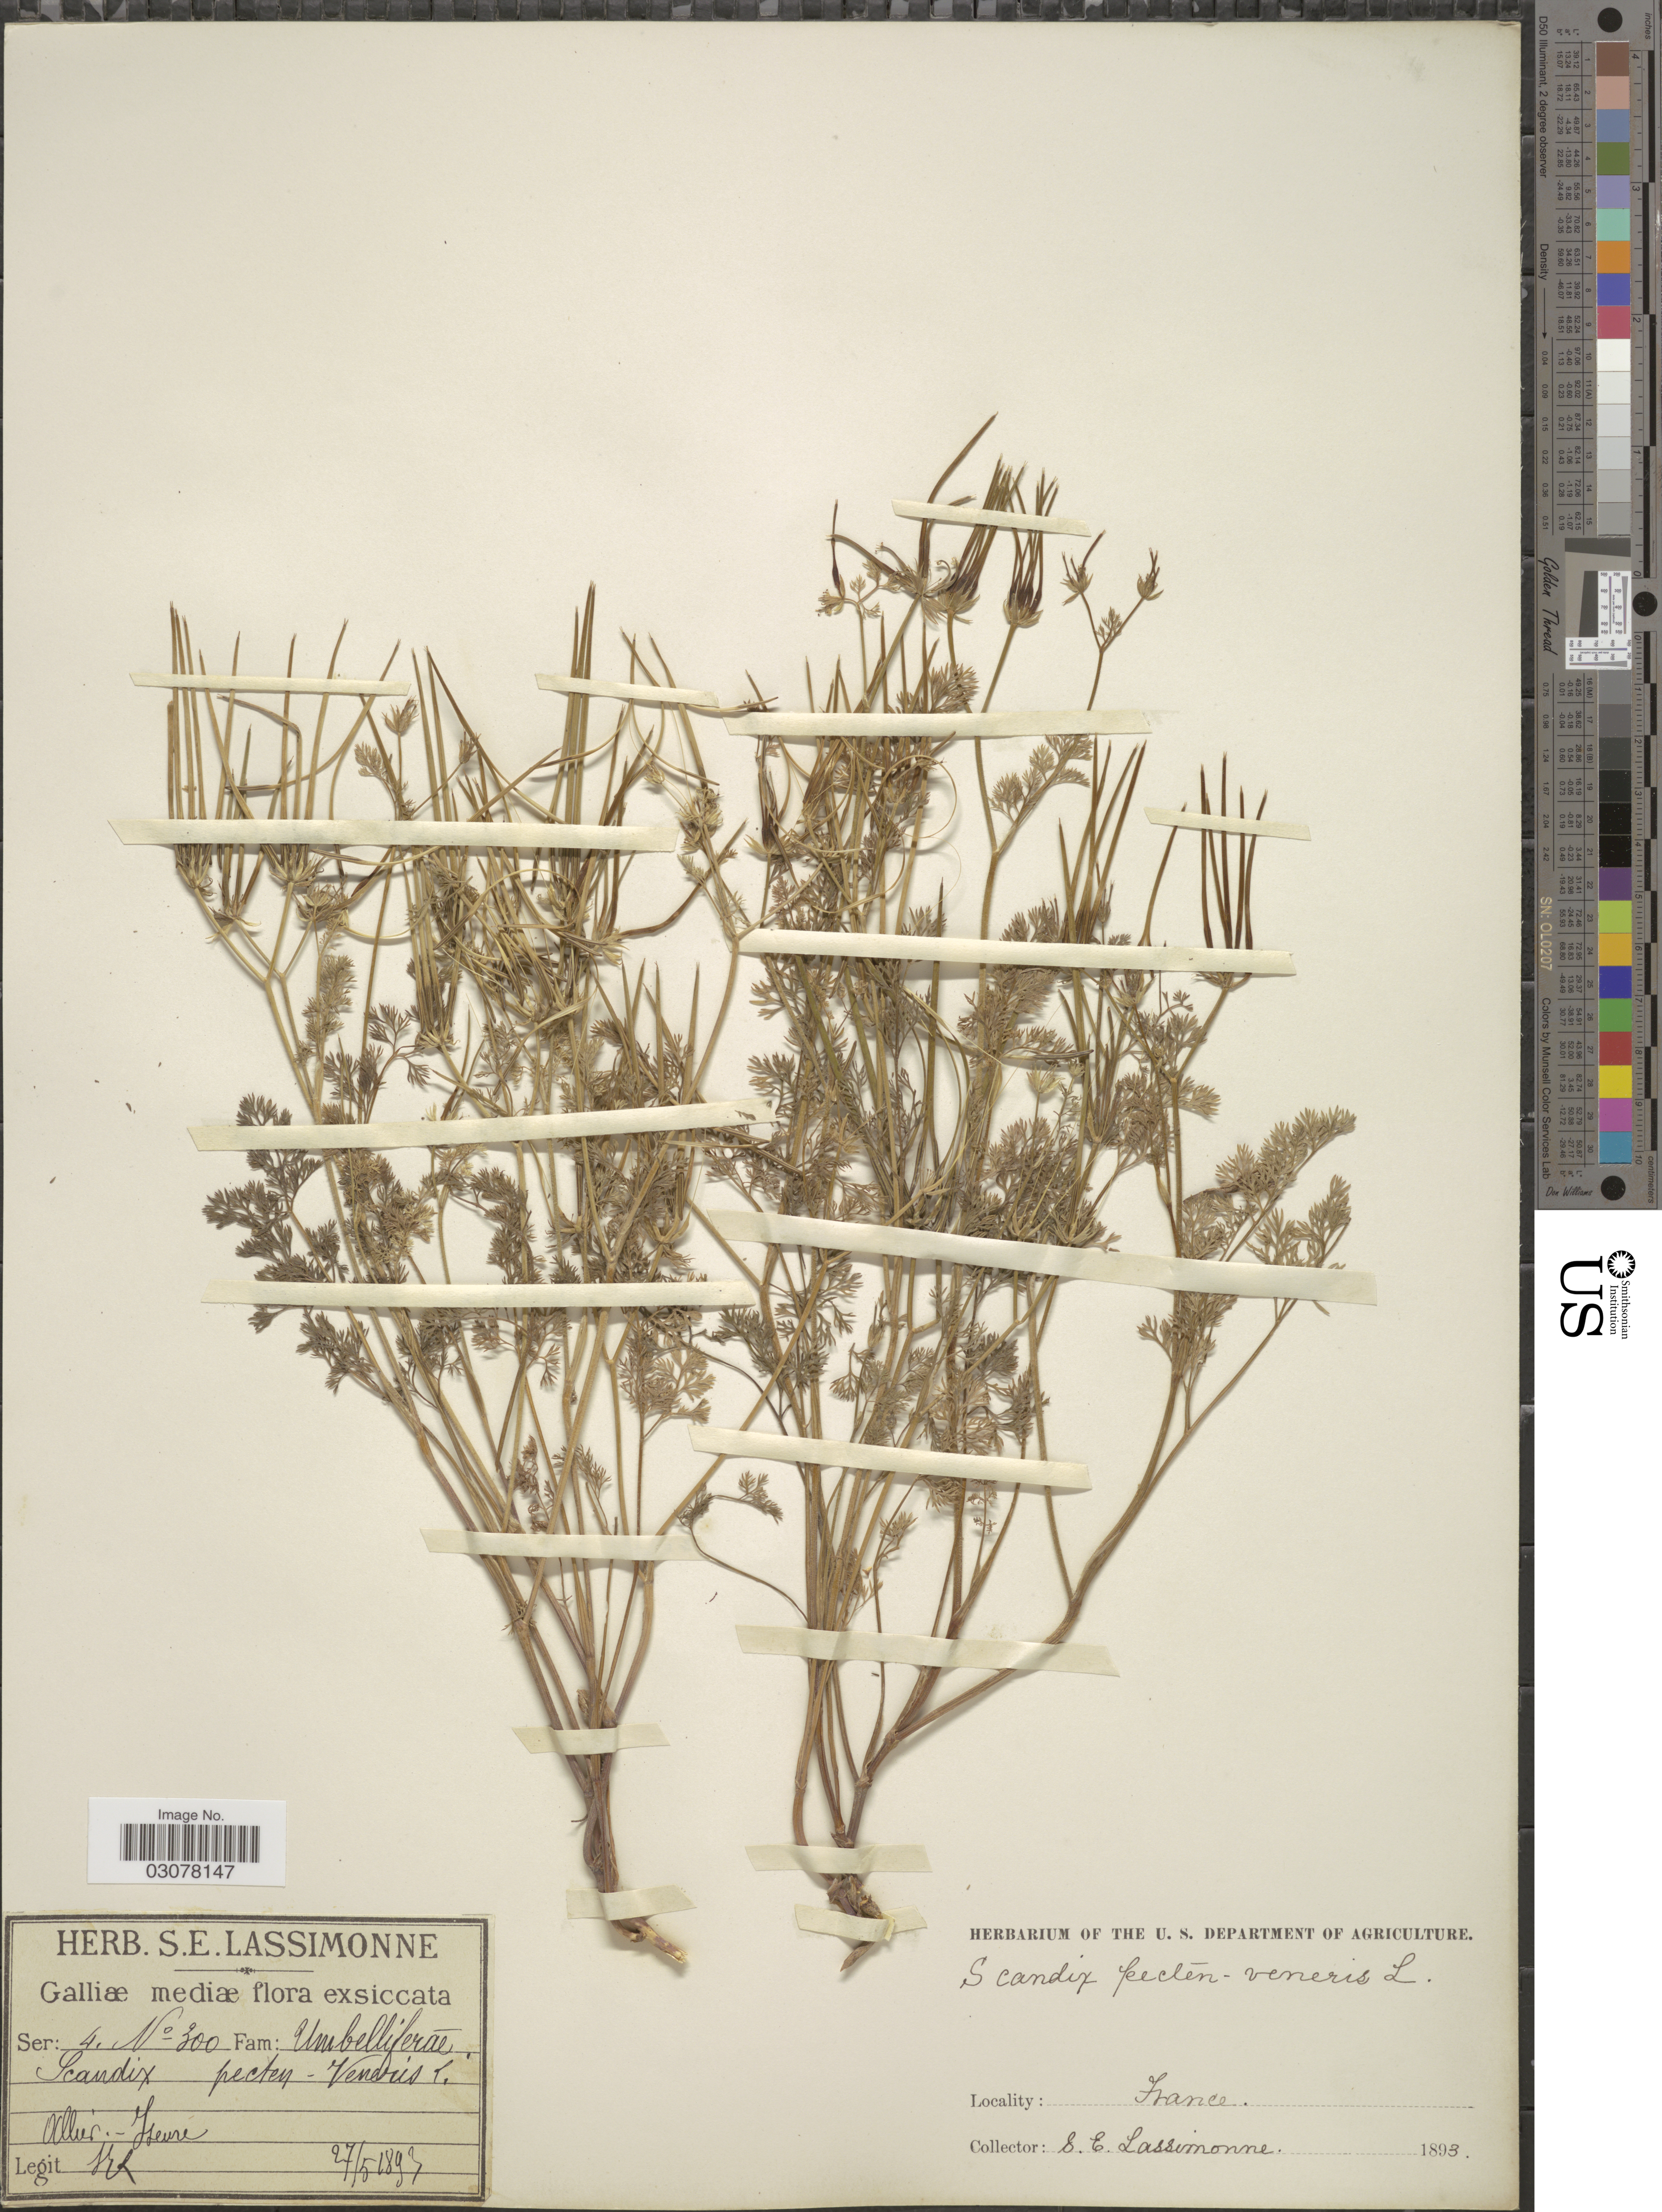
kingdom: Plantae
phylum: Tracheophyta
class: Magnoliopsida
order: Apiales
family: Apiaceae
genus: Scandix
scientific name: Scandix pecten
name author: Scop.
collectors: S. Lassimonne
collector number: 300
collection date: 1893-05-27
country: France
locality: Galliæ mediæ. Allier.-Yzeure.